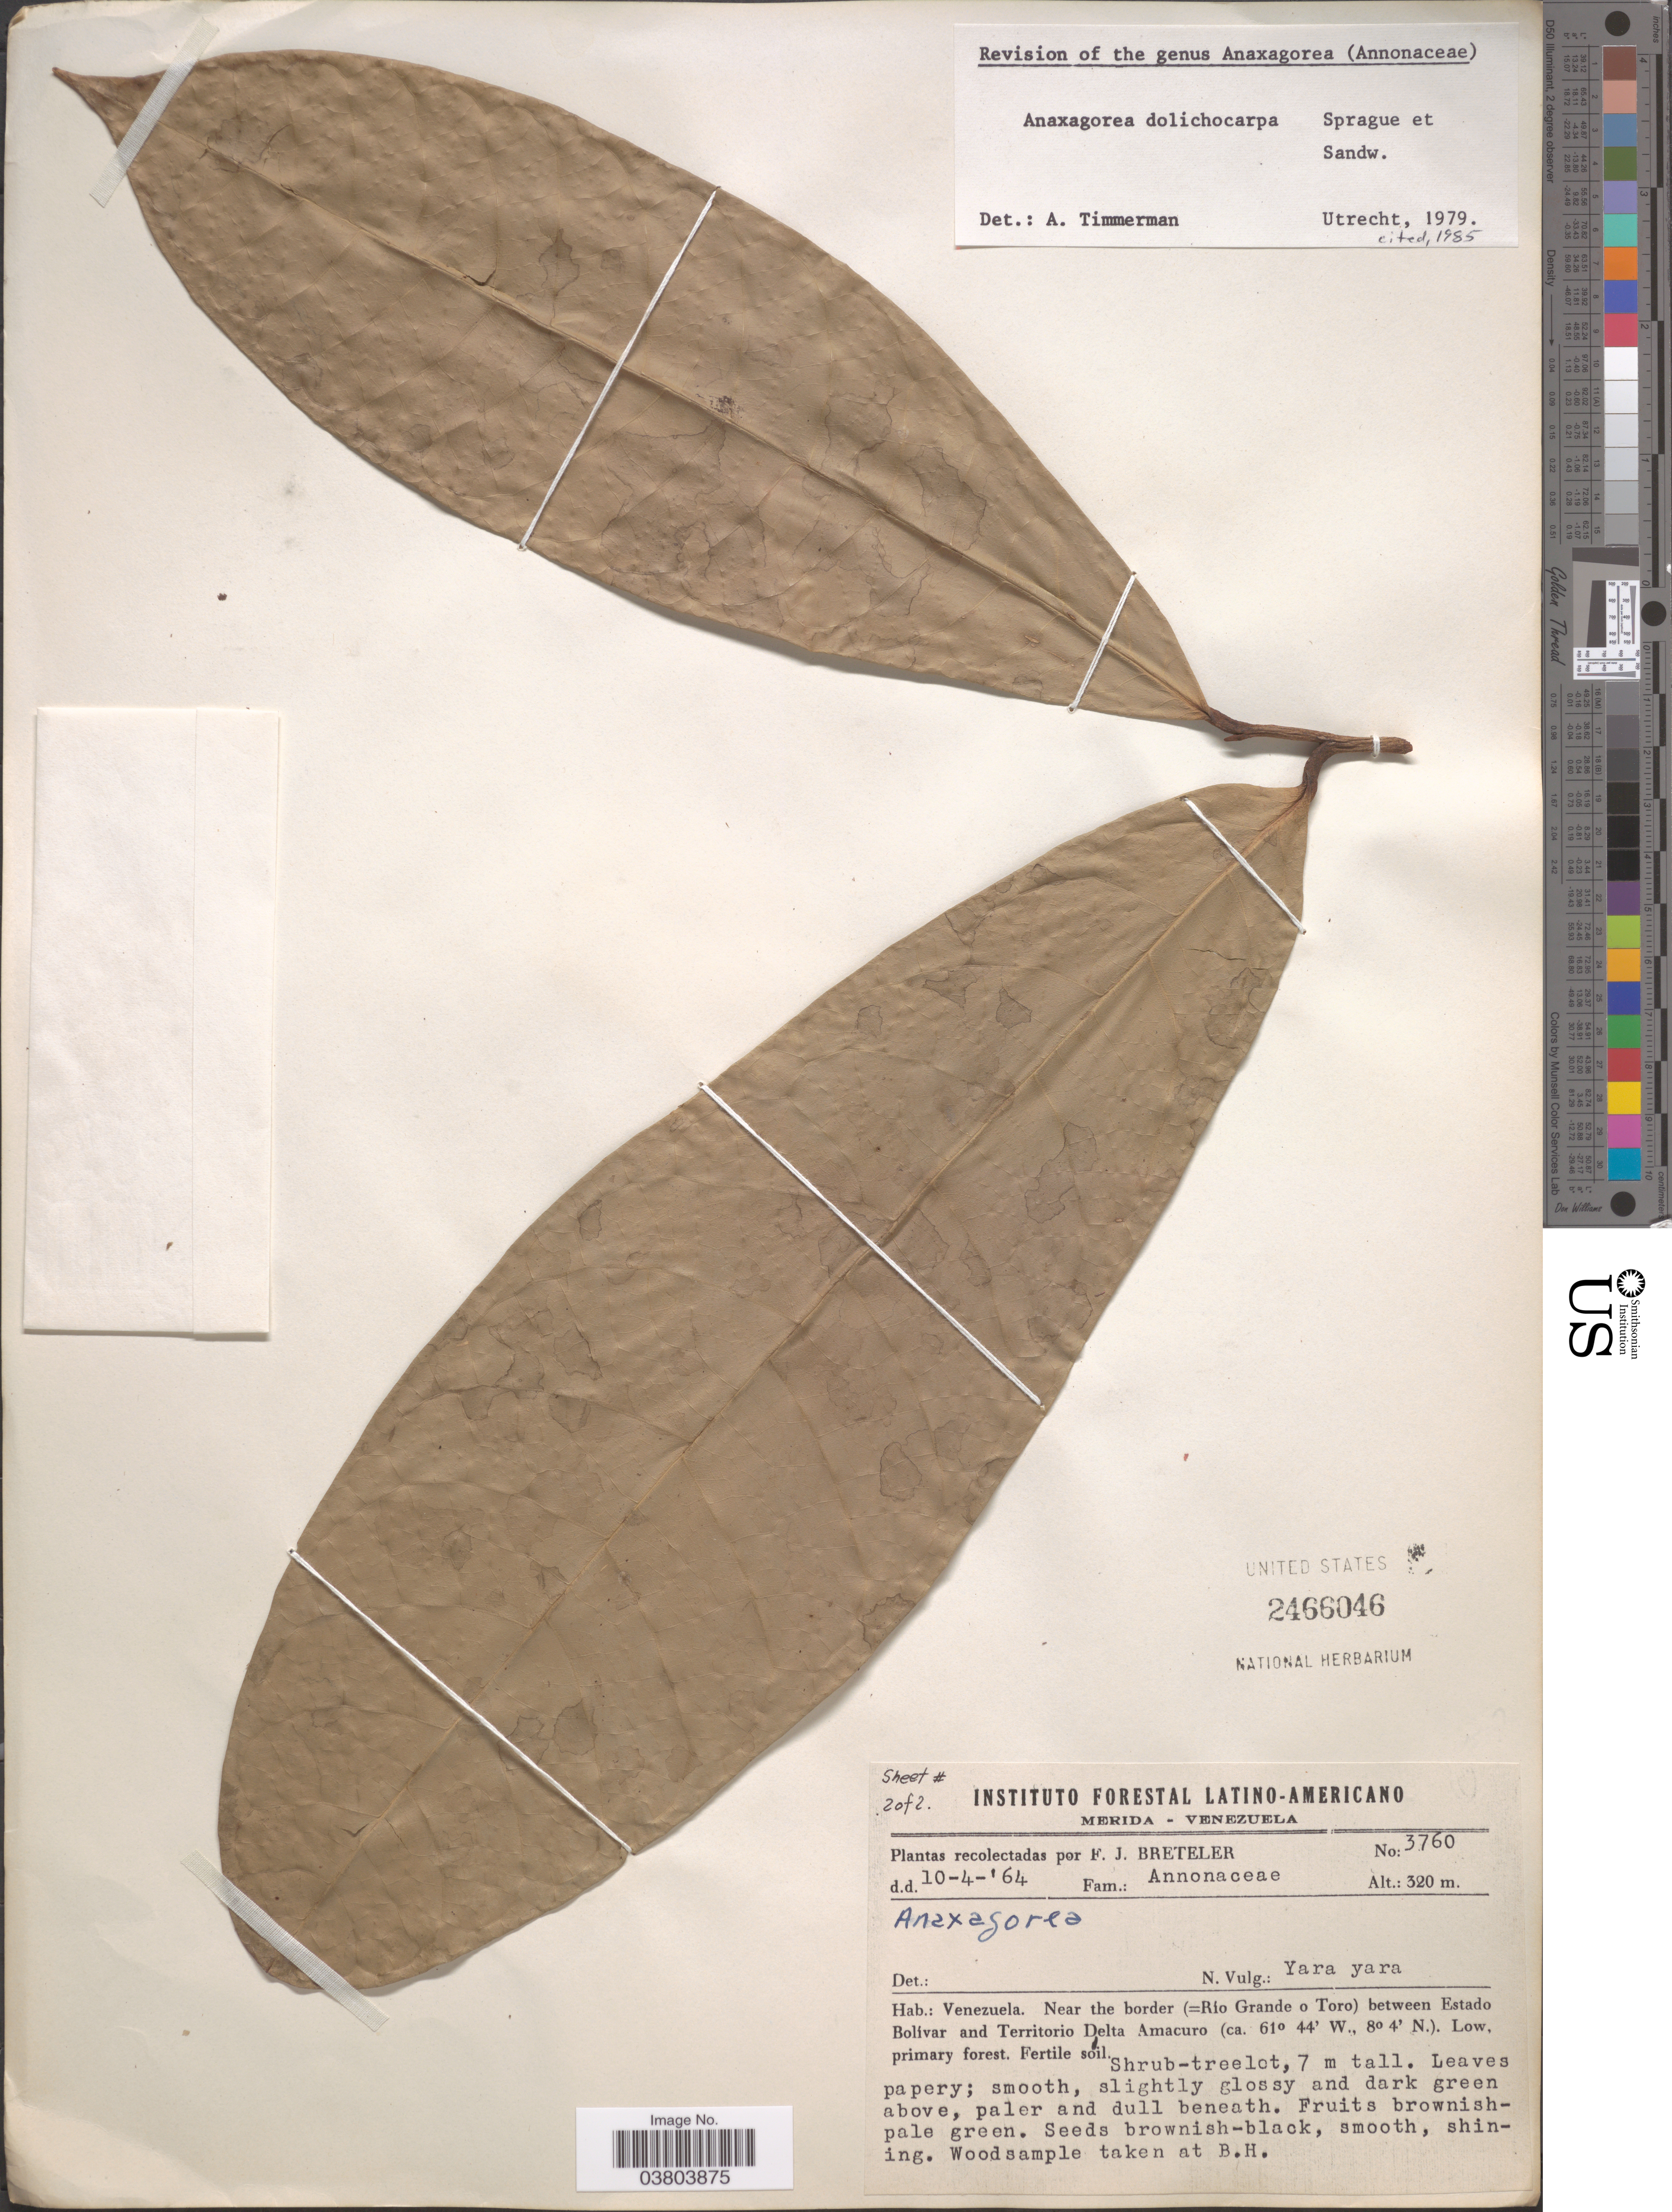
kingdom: Plantae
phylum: Tracheophyta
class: Magnoliopsida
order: Magnoliales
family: Annonaceae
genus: Anaxagorea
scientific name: Anaxagorea dolichocarpa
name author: Sprague & Sandwith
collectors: F. J. Breteler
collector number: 3760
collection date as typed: Transcribed d/m/y: 10/4/64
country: Venezuela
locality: Near the border (=Rio Grande o Toro) between Estado Bolívar and Territorio Delta Amacuro.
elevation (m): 320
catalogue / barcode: US 2466046